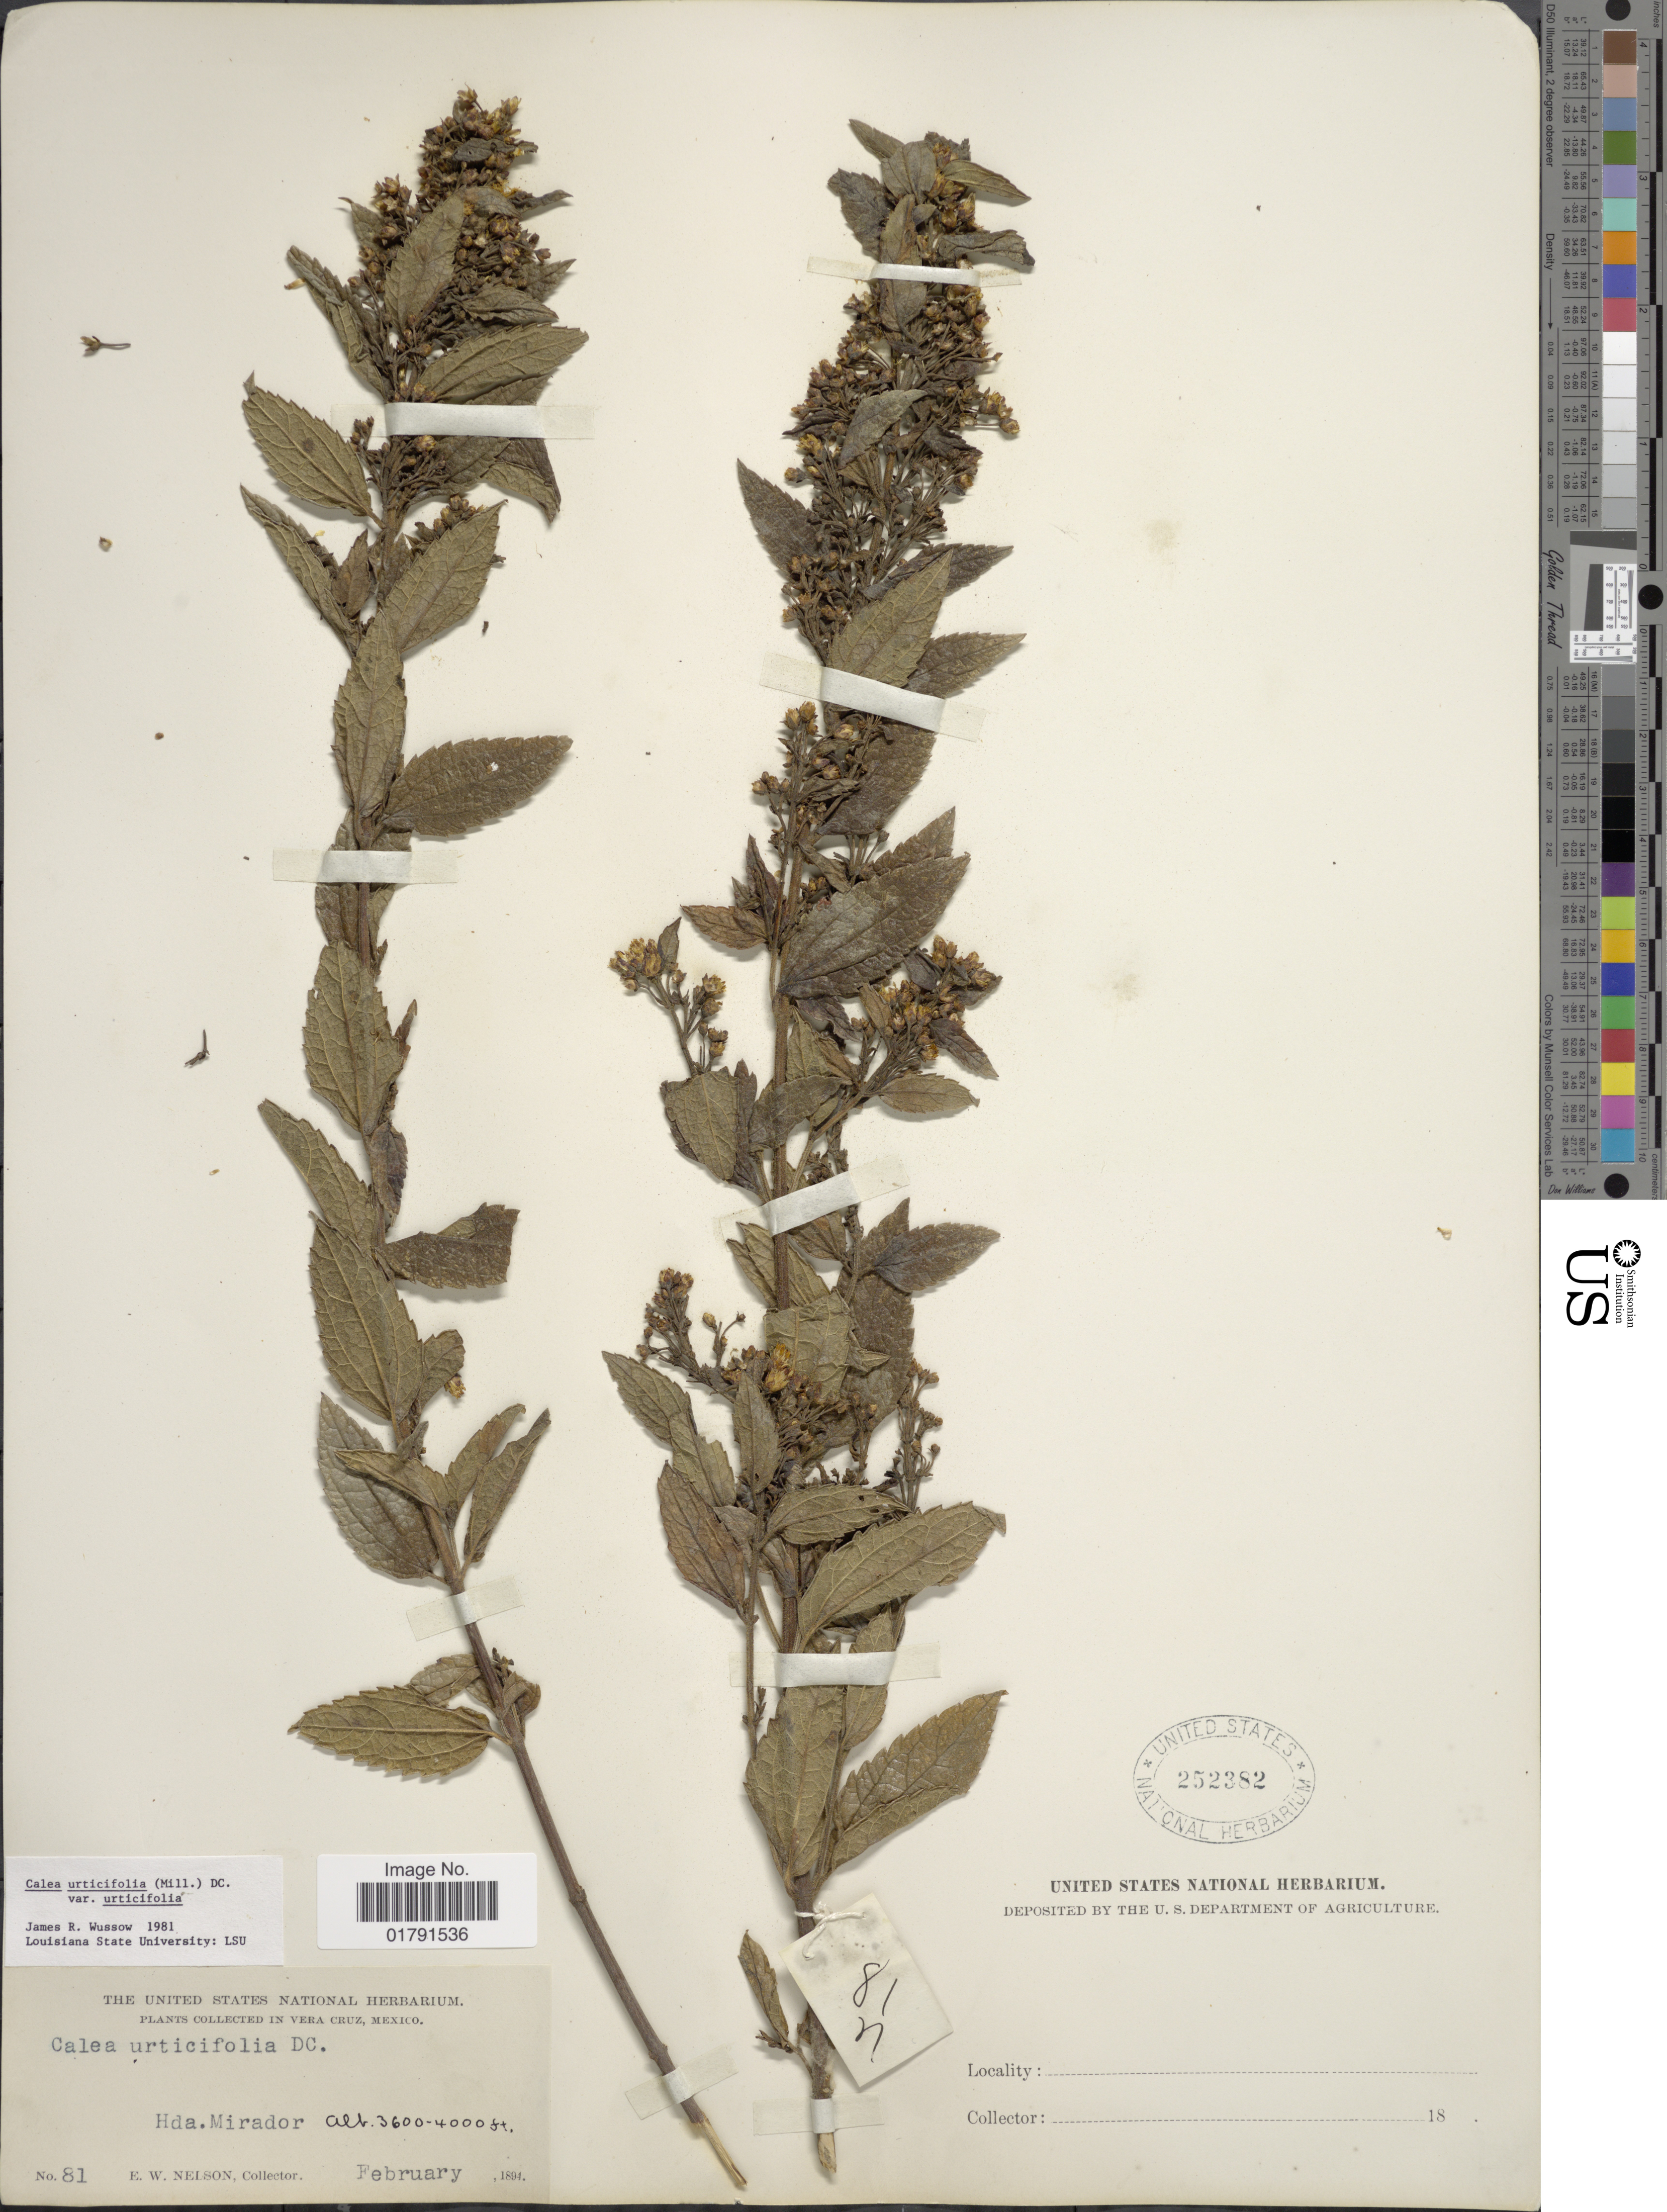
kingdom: Plantae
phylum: Tracheophyta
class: Magnoliopsida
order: Asterales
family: Asteraceae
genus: Calea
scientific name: Calea urticifolia var. urticifolia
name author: (Mill.) DC.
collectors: E. W. Nelson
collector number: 81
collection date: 1894-02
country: Mexico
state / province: Veracruz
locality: Vera Cruz, Hda. Mirador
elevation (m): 1097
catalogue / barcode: US 252382